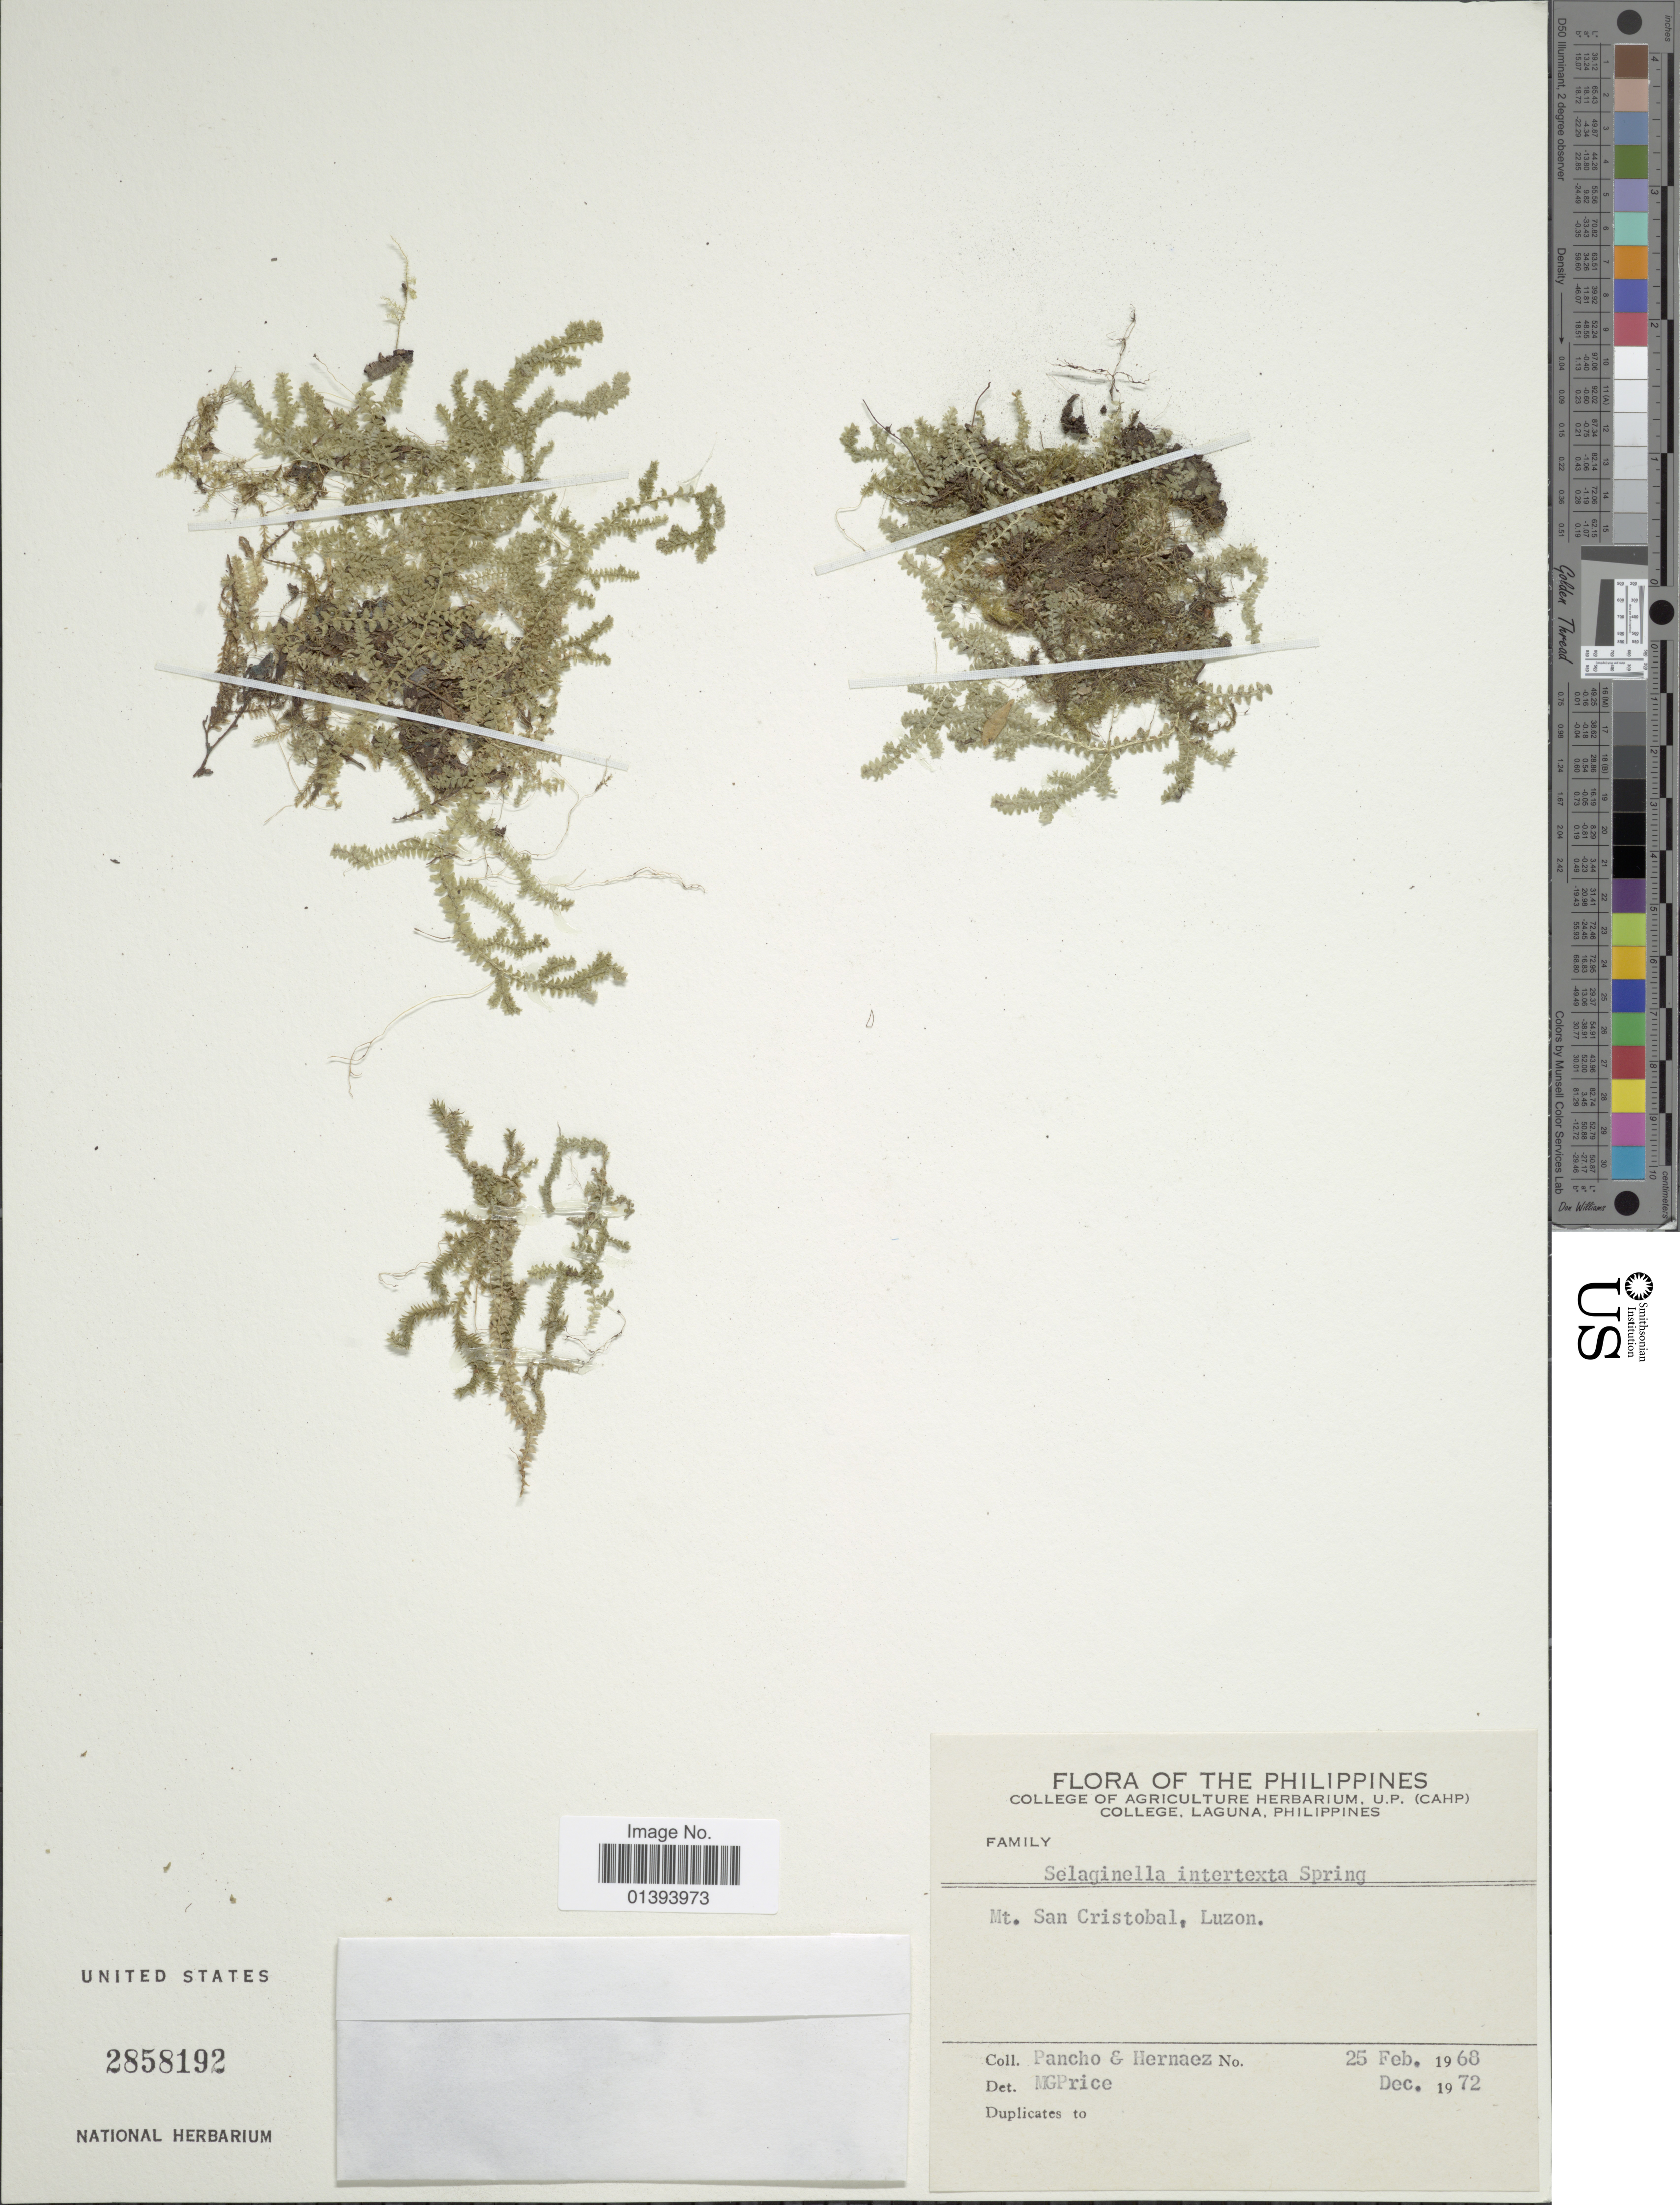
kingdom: Plantae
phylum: Tracheophyta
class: Lycopodiopsida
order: Selaginellales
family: Selaginellaceae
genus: Selaginella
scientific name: Selaginella intertexta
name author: Spring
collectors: J. Pancho & Hernaez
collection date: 1968-02-25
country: Philippines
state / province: Central Luzon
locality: Mt. San Cristobal, Luzon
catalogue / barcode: US 2858192